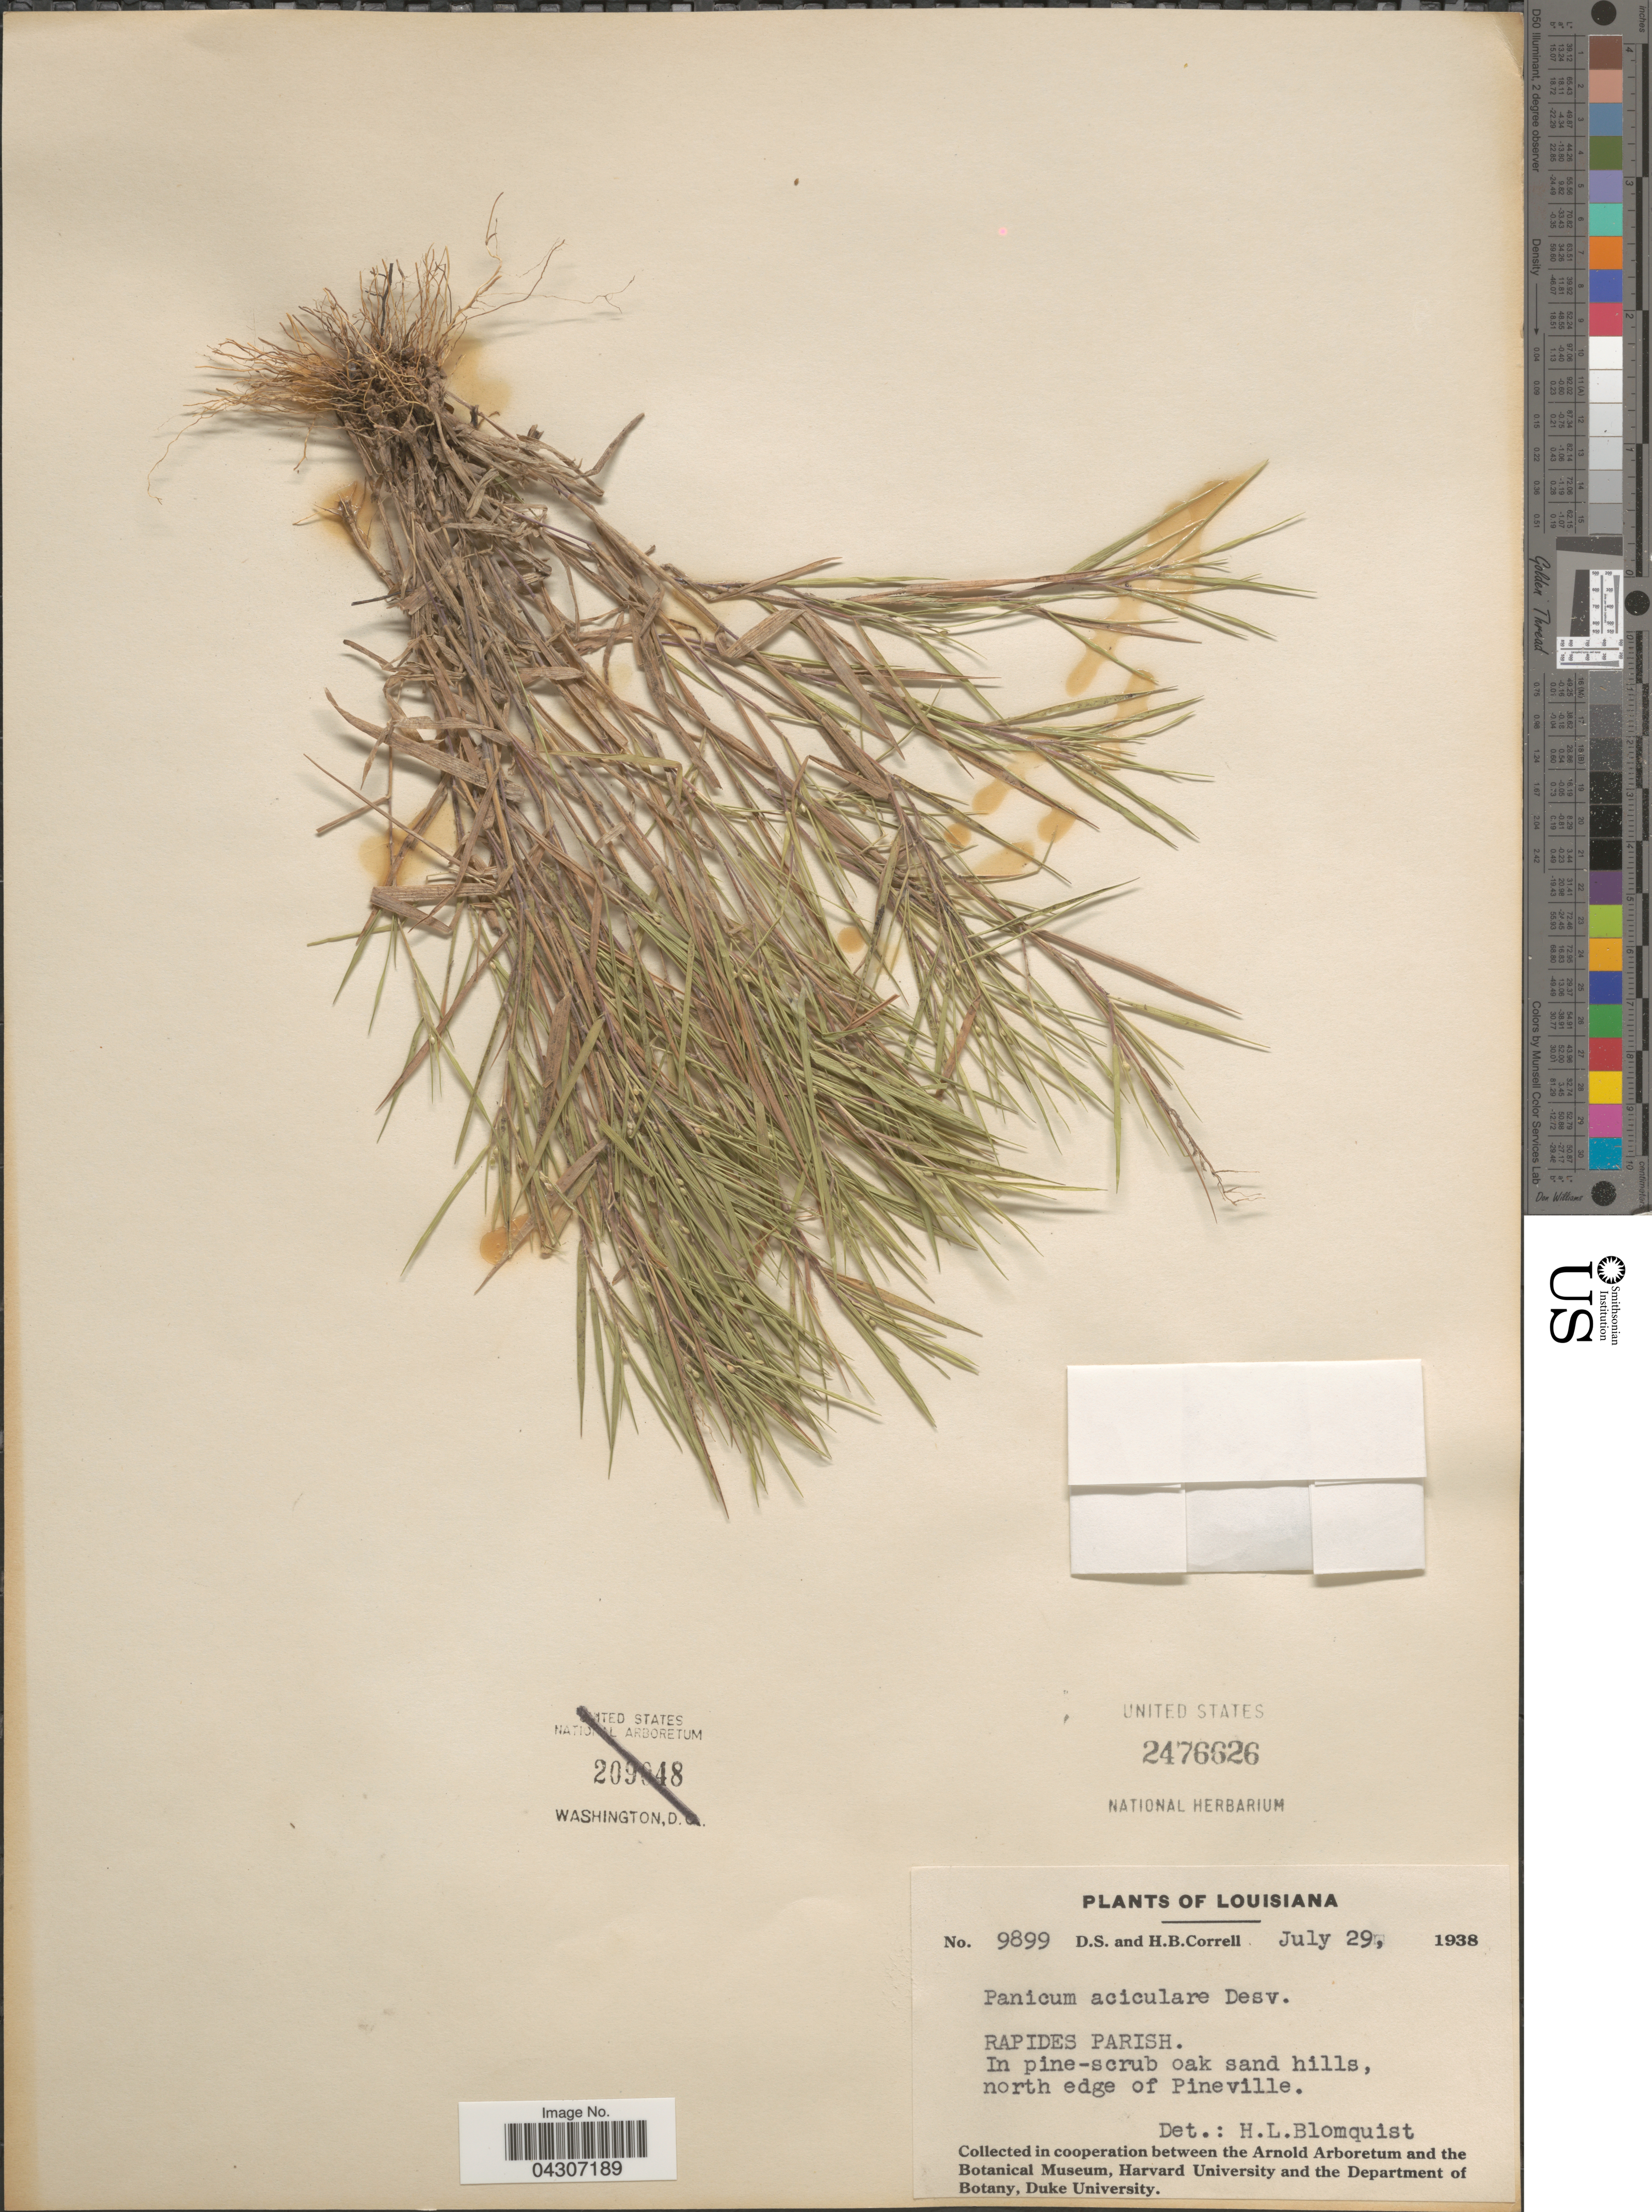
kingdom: Plantae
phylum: Tracheophyta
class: Liliopsida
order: Poales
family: Poaceae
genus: Dichanthelium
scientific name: Dichanthelium aciculare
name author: (Desv. ex Poir.) Gould & C.A. Clark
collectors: D. S. Correll & H. Correll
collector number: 9899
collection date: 1938-07-29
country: United States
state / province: Louisiana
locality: Rapides Parish. In pine-scrub oak sand hills, north edge of Pineville.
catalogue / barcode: US 2476626